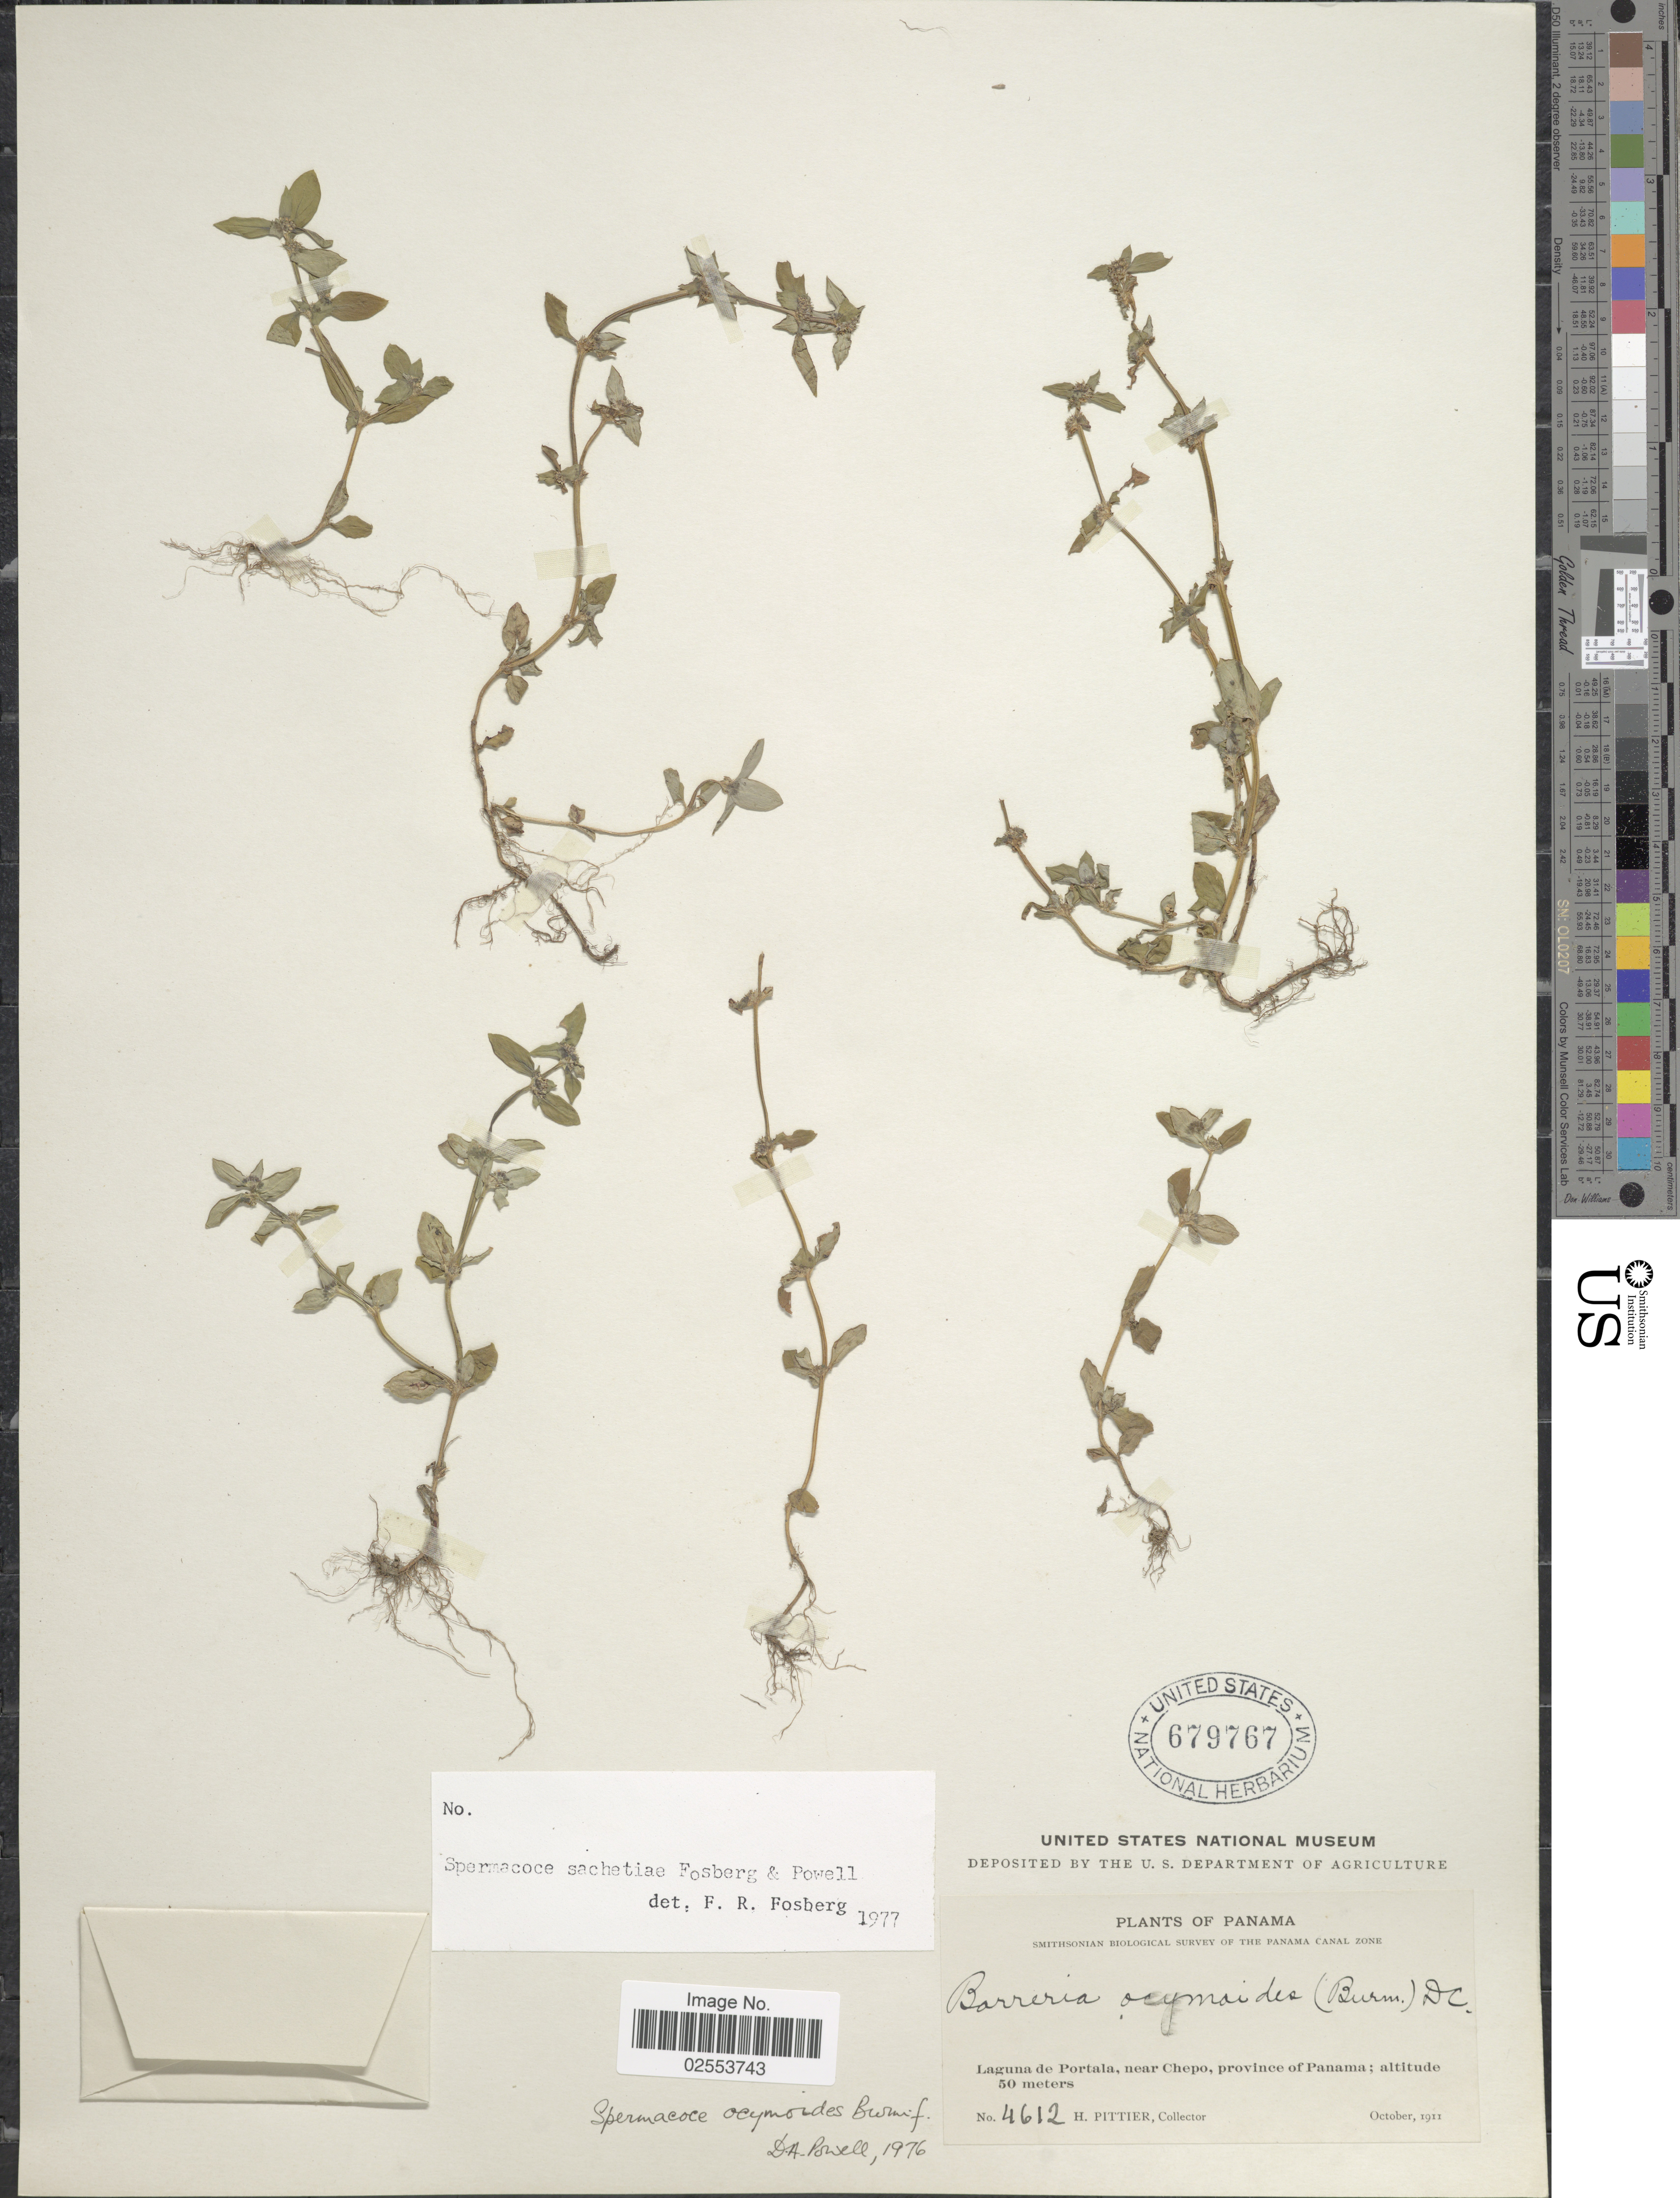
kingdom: Plantae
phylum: Tracheophyta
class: Magnoliopsida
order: Gentianales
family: Rubiaceae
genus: Spermacoce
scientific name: Spermacoce sachetiae Fosberg & D.A. Powell sp. nov. ined.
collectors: H. F. Pittier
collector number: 4612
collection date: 1911-10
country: Panama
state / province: Panamá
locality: The Panama Canal Zone, Laguna de Portala, near Chepo.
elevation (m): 50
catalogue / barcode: US 679767